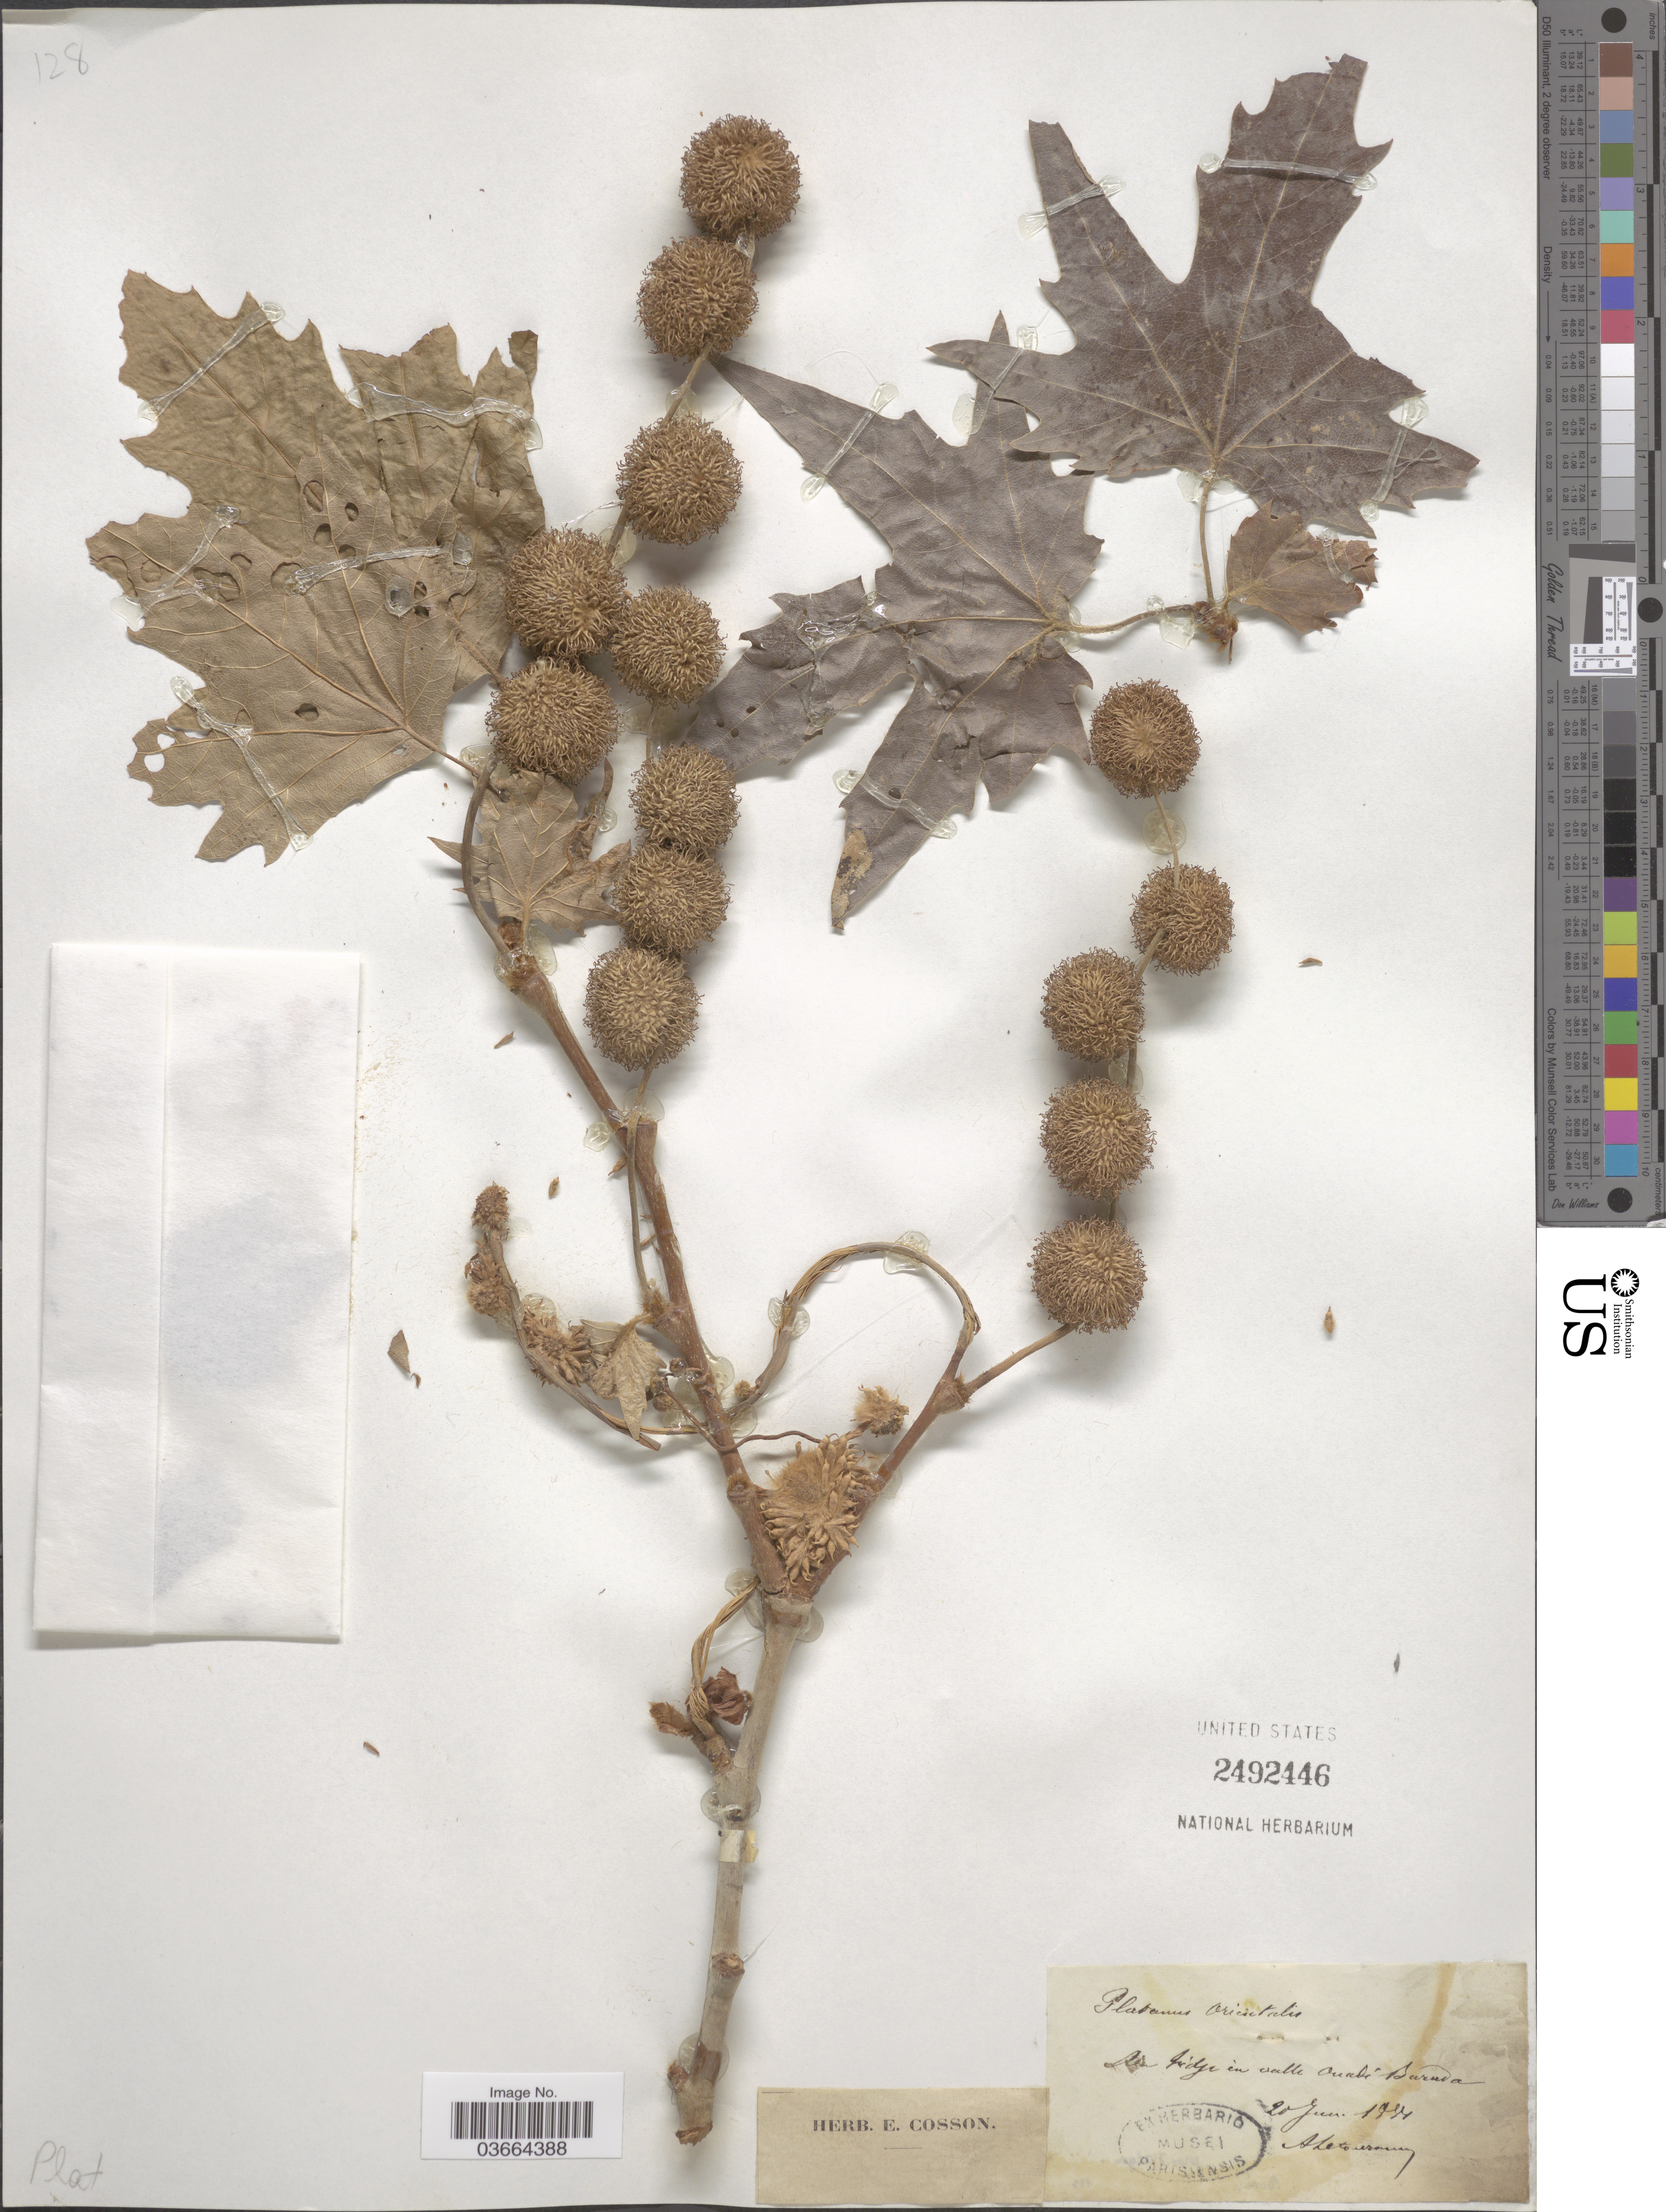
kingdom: Plantae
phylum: Tracheophyta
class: Magnoliopsida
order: Proteales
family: Platanaceae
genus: Platanus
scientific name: Platanus occidentalis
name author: L.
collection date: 1884-06-20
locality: ! ridge in valle ourdi Baruda.*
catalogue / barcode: US 2492446